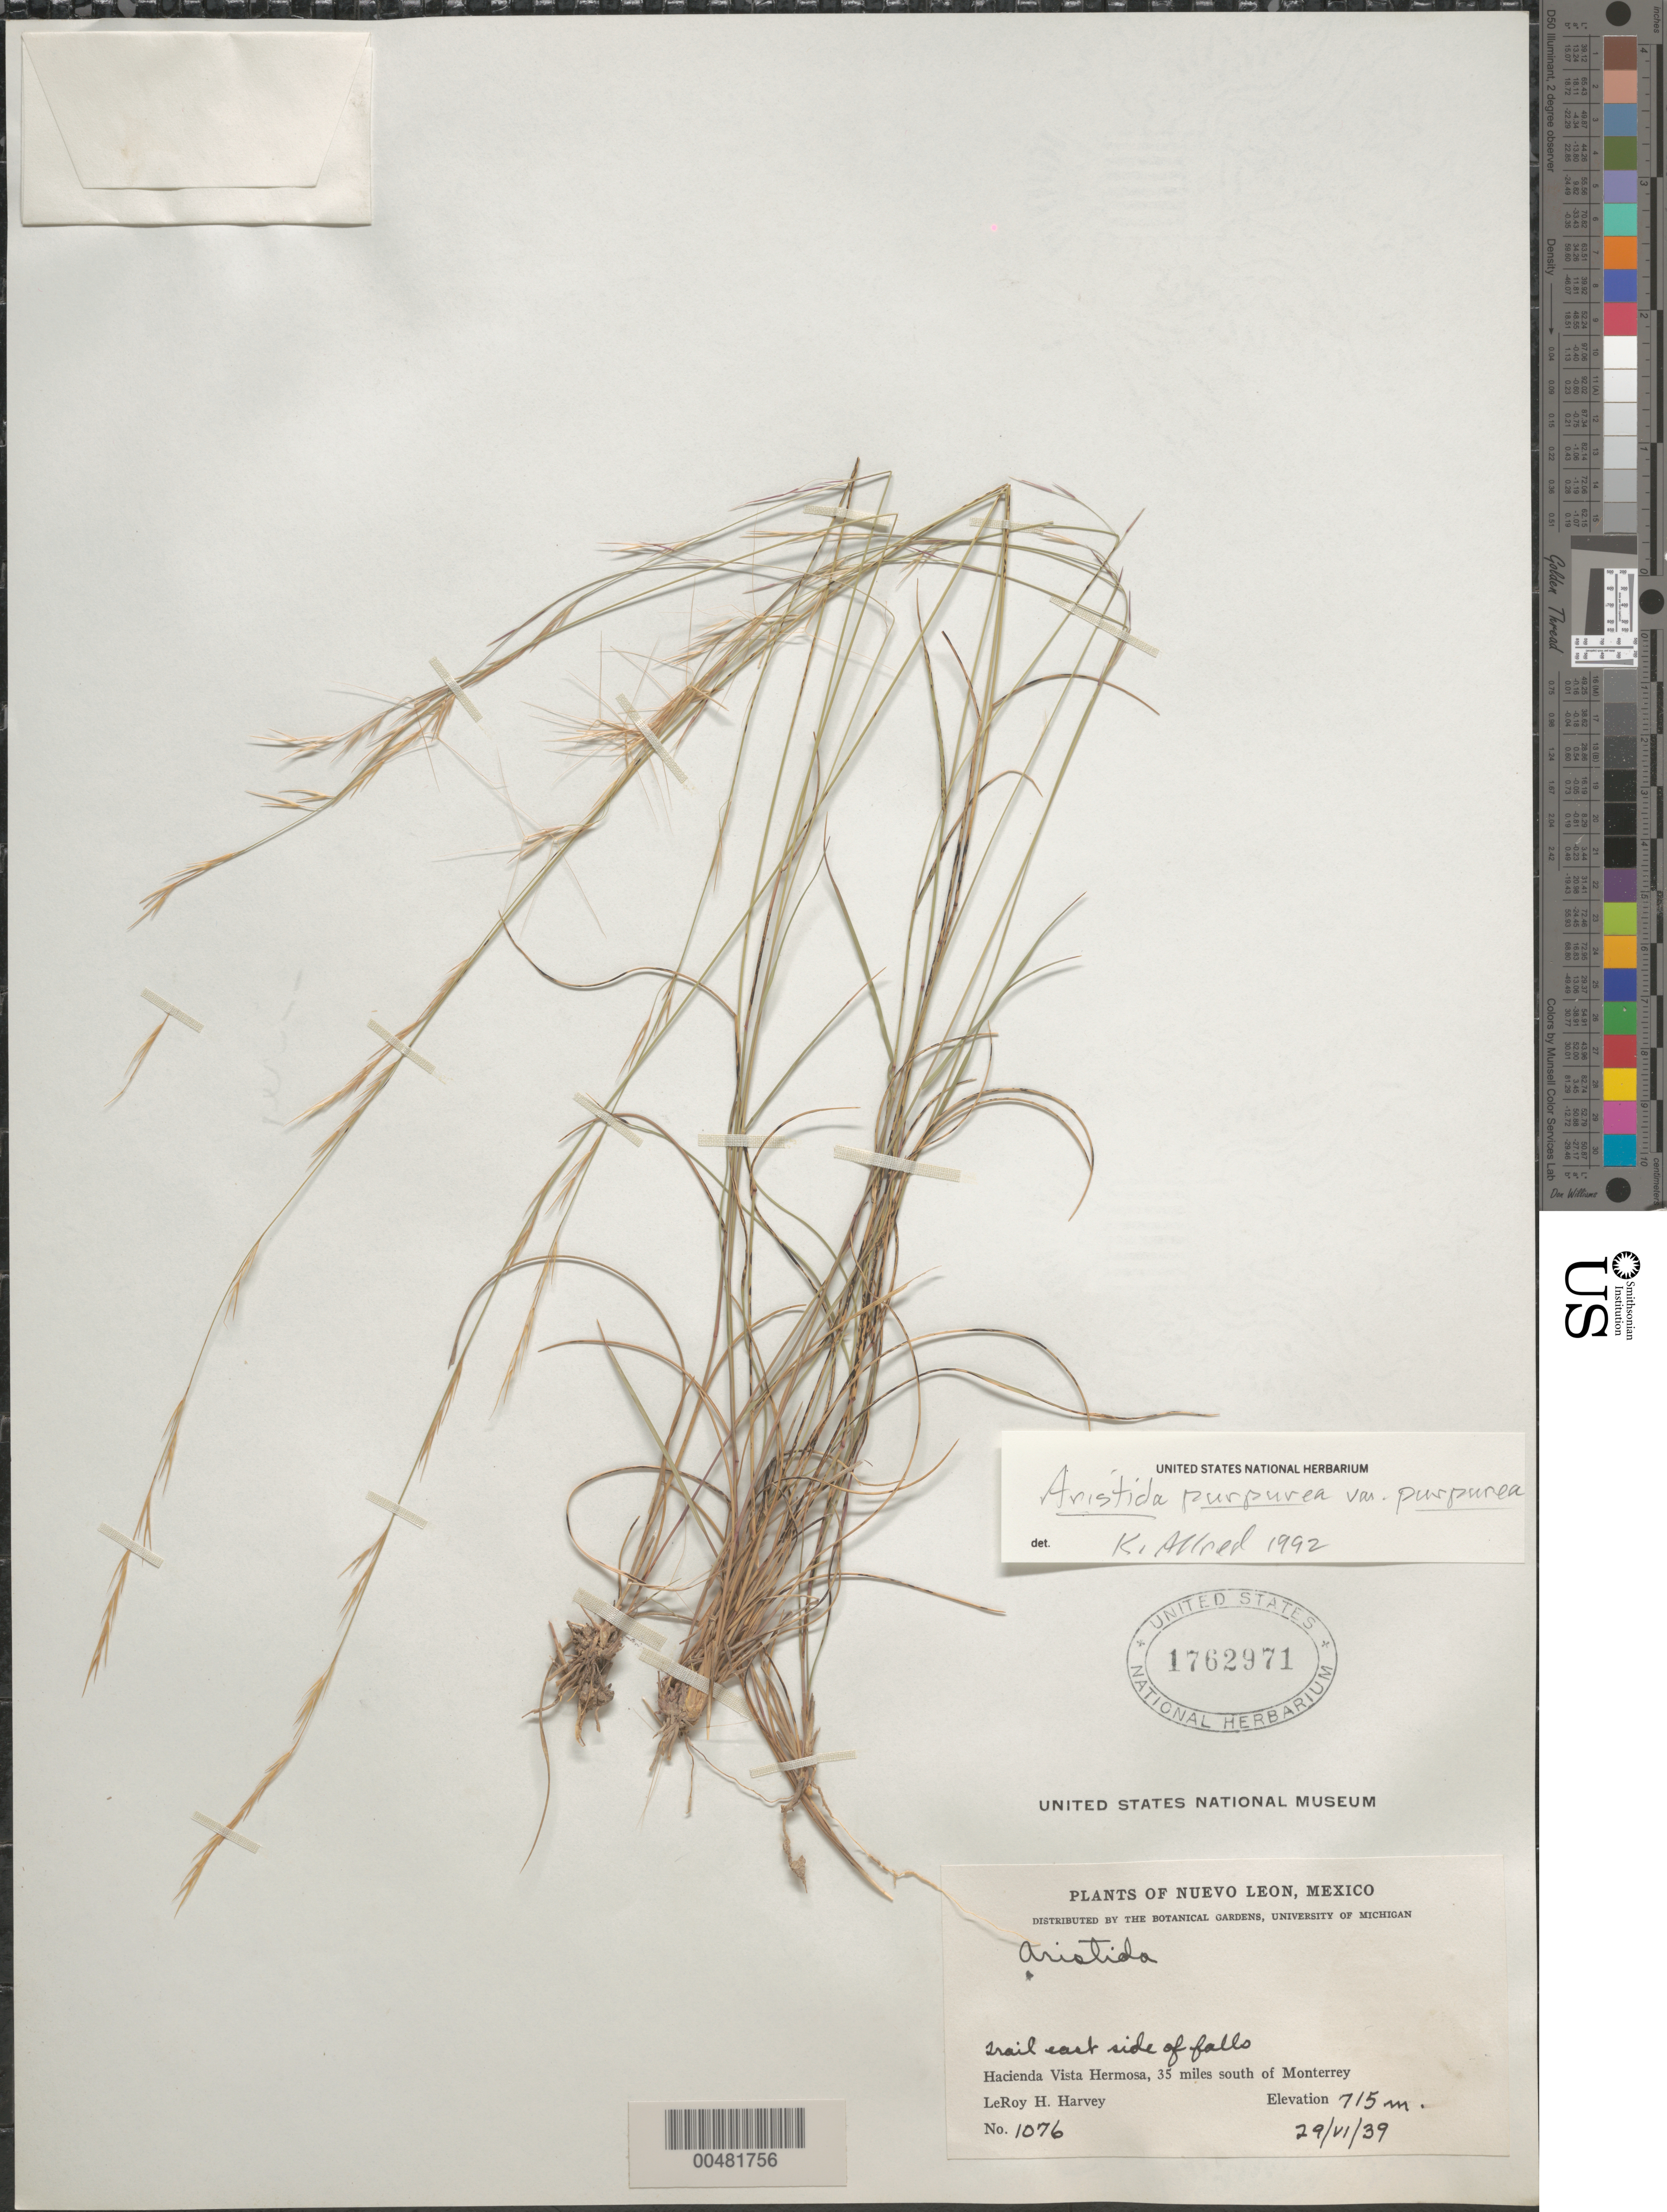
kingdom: Plantae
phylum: Tracheophyta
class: Liliopsida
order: Poales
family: Poaceae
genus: Aristida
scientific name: Aristida purpurea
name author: Nutt.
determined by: Allred, K.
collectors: L. H. Harvey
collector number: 1076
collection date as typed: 29 Jun 1939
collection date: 1939-06-29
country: Mexico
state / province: Nuevo León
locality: Hacienda Vista Hermosa, 35 mi S of Monterrey, trail E side of falls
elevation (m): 715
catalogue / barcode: US 1762971